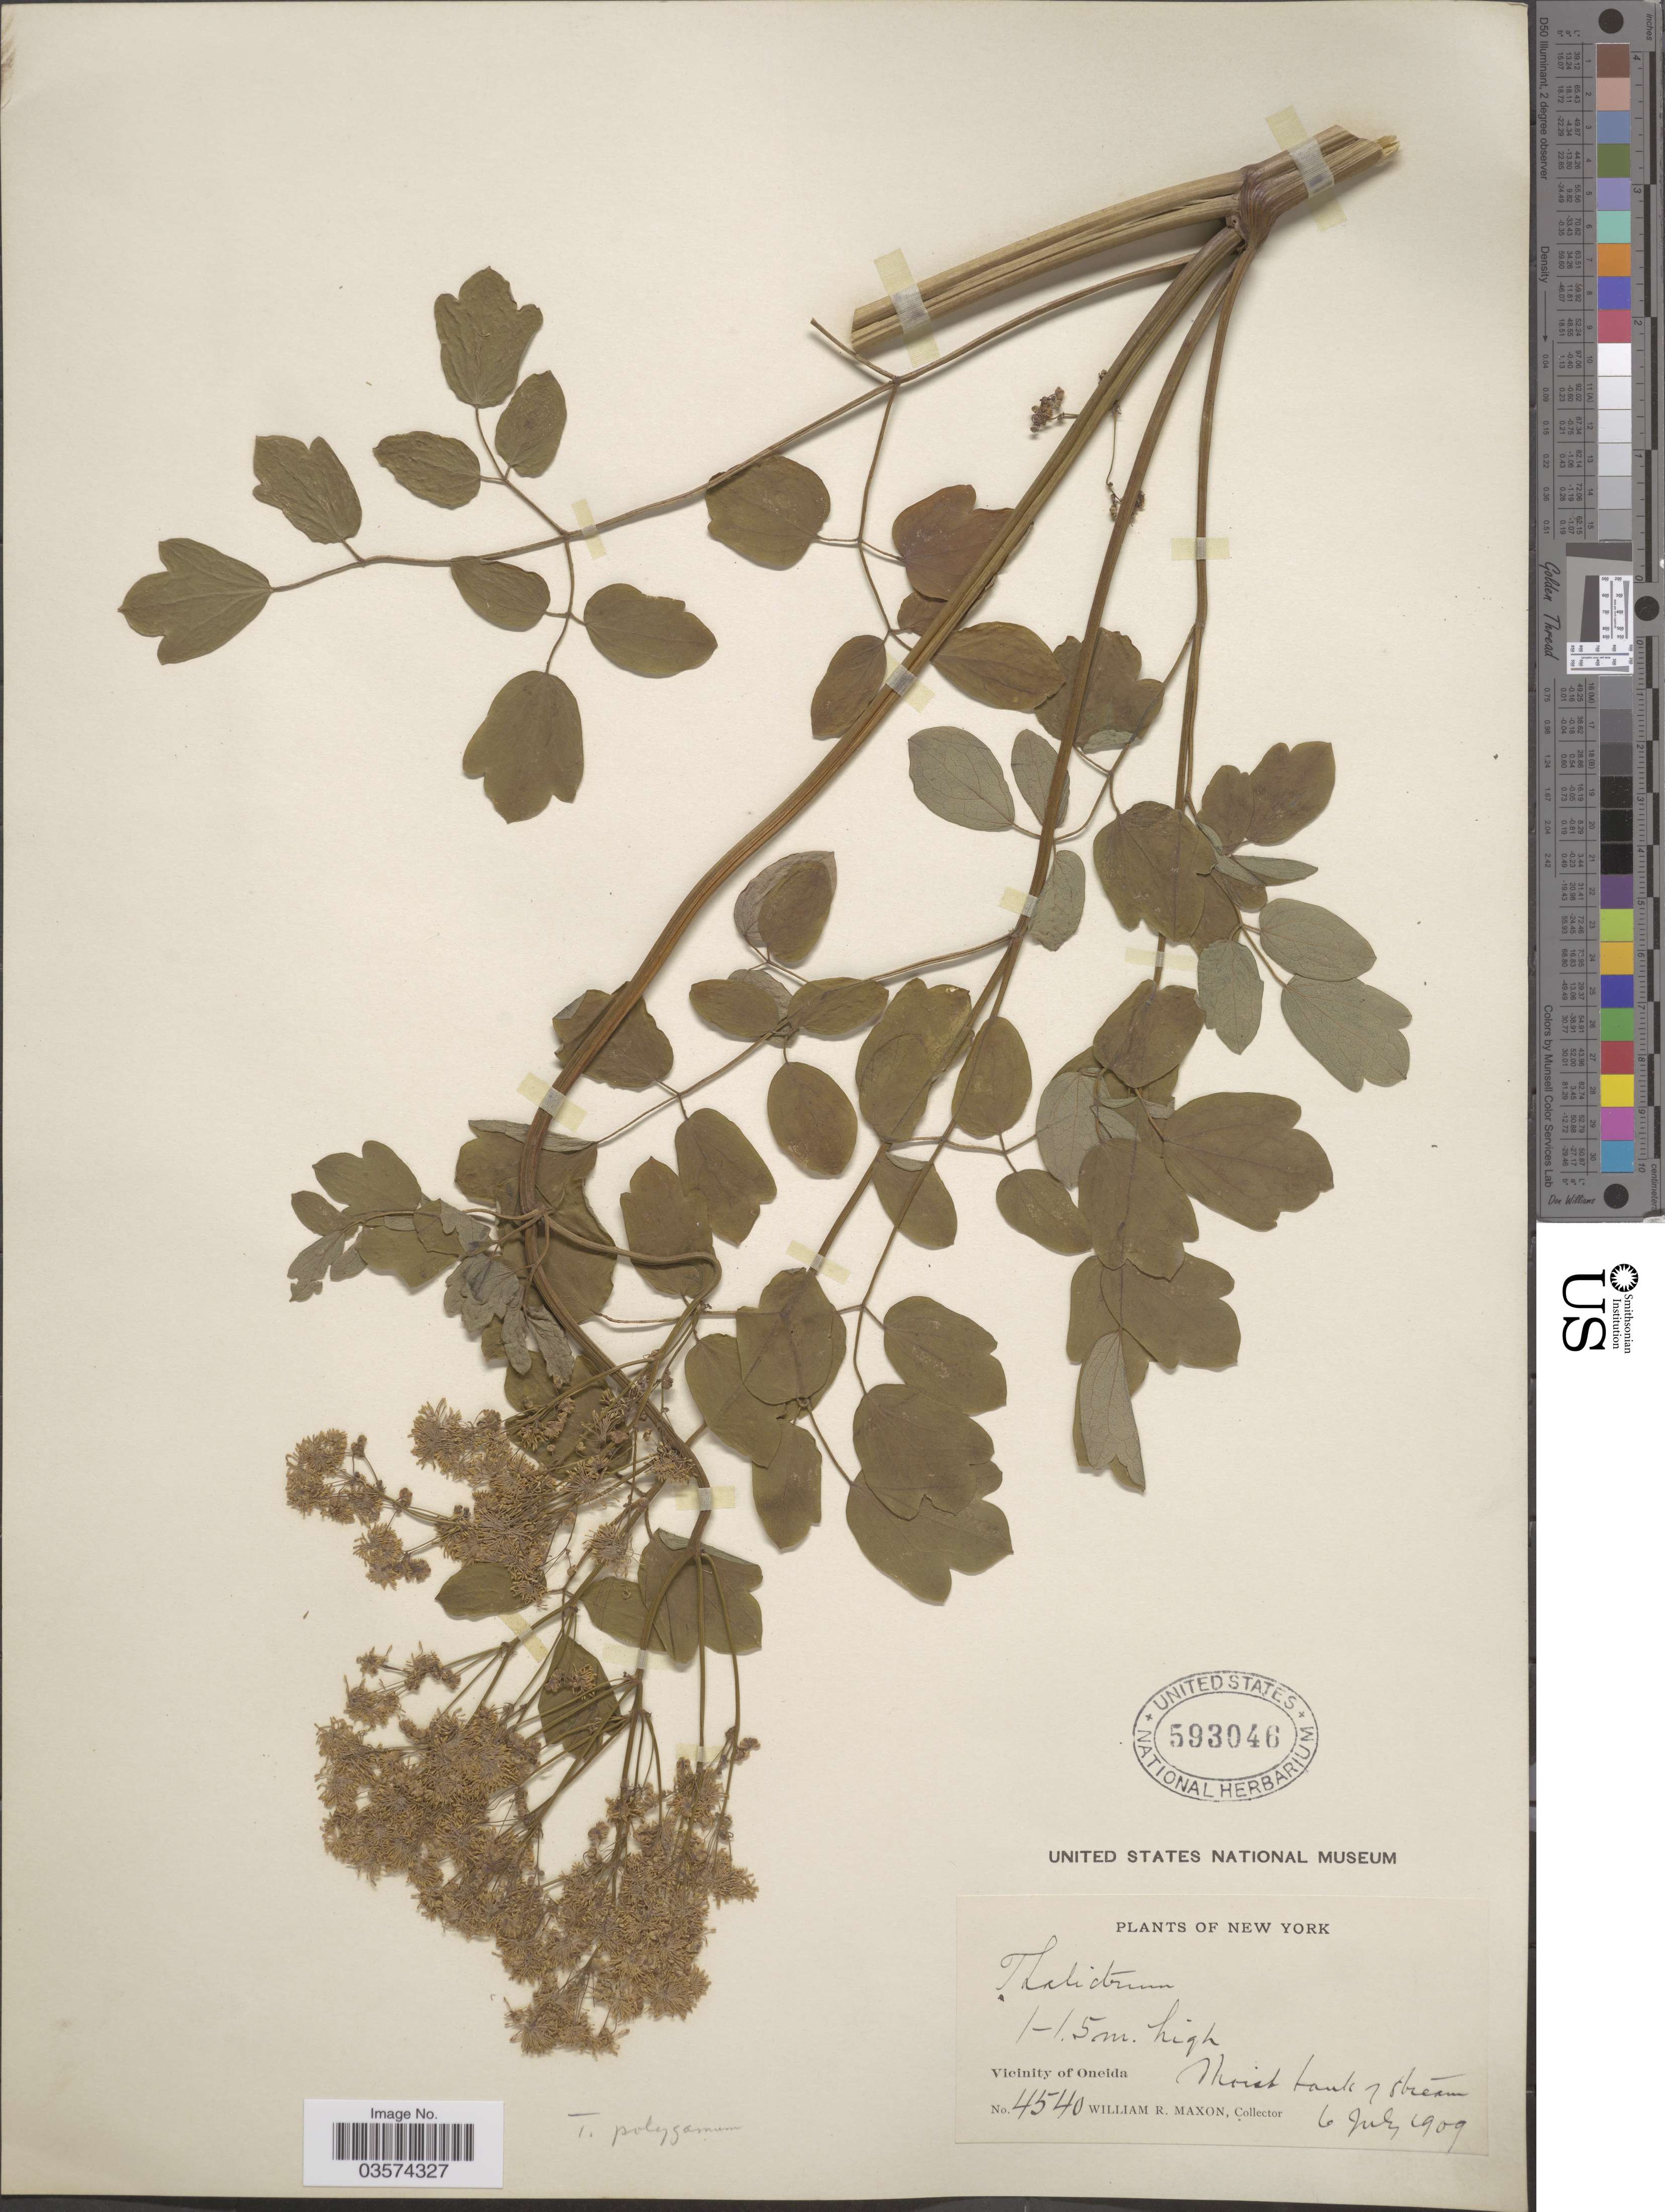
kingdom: Plantae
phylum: Tracheophyta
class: Magnoliopsida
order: Ranunculales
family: Ranunculaceae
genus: Thalictrum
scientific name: Thalictrum pubescens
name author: Pursh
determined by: Park, Marilyn Marqueen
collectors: W. R. Maxon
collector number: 4540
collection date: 1909-07-06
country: United States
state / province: New York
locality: Vicinity of Oneida.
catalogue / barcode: US 593046